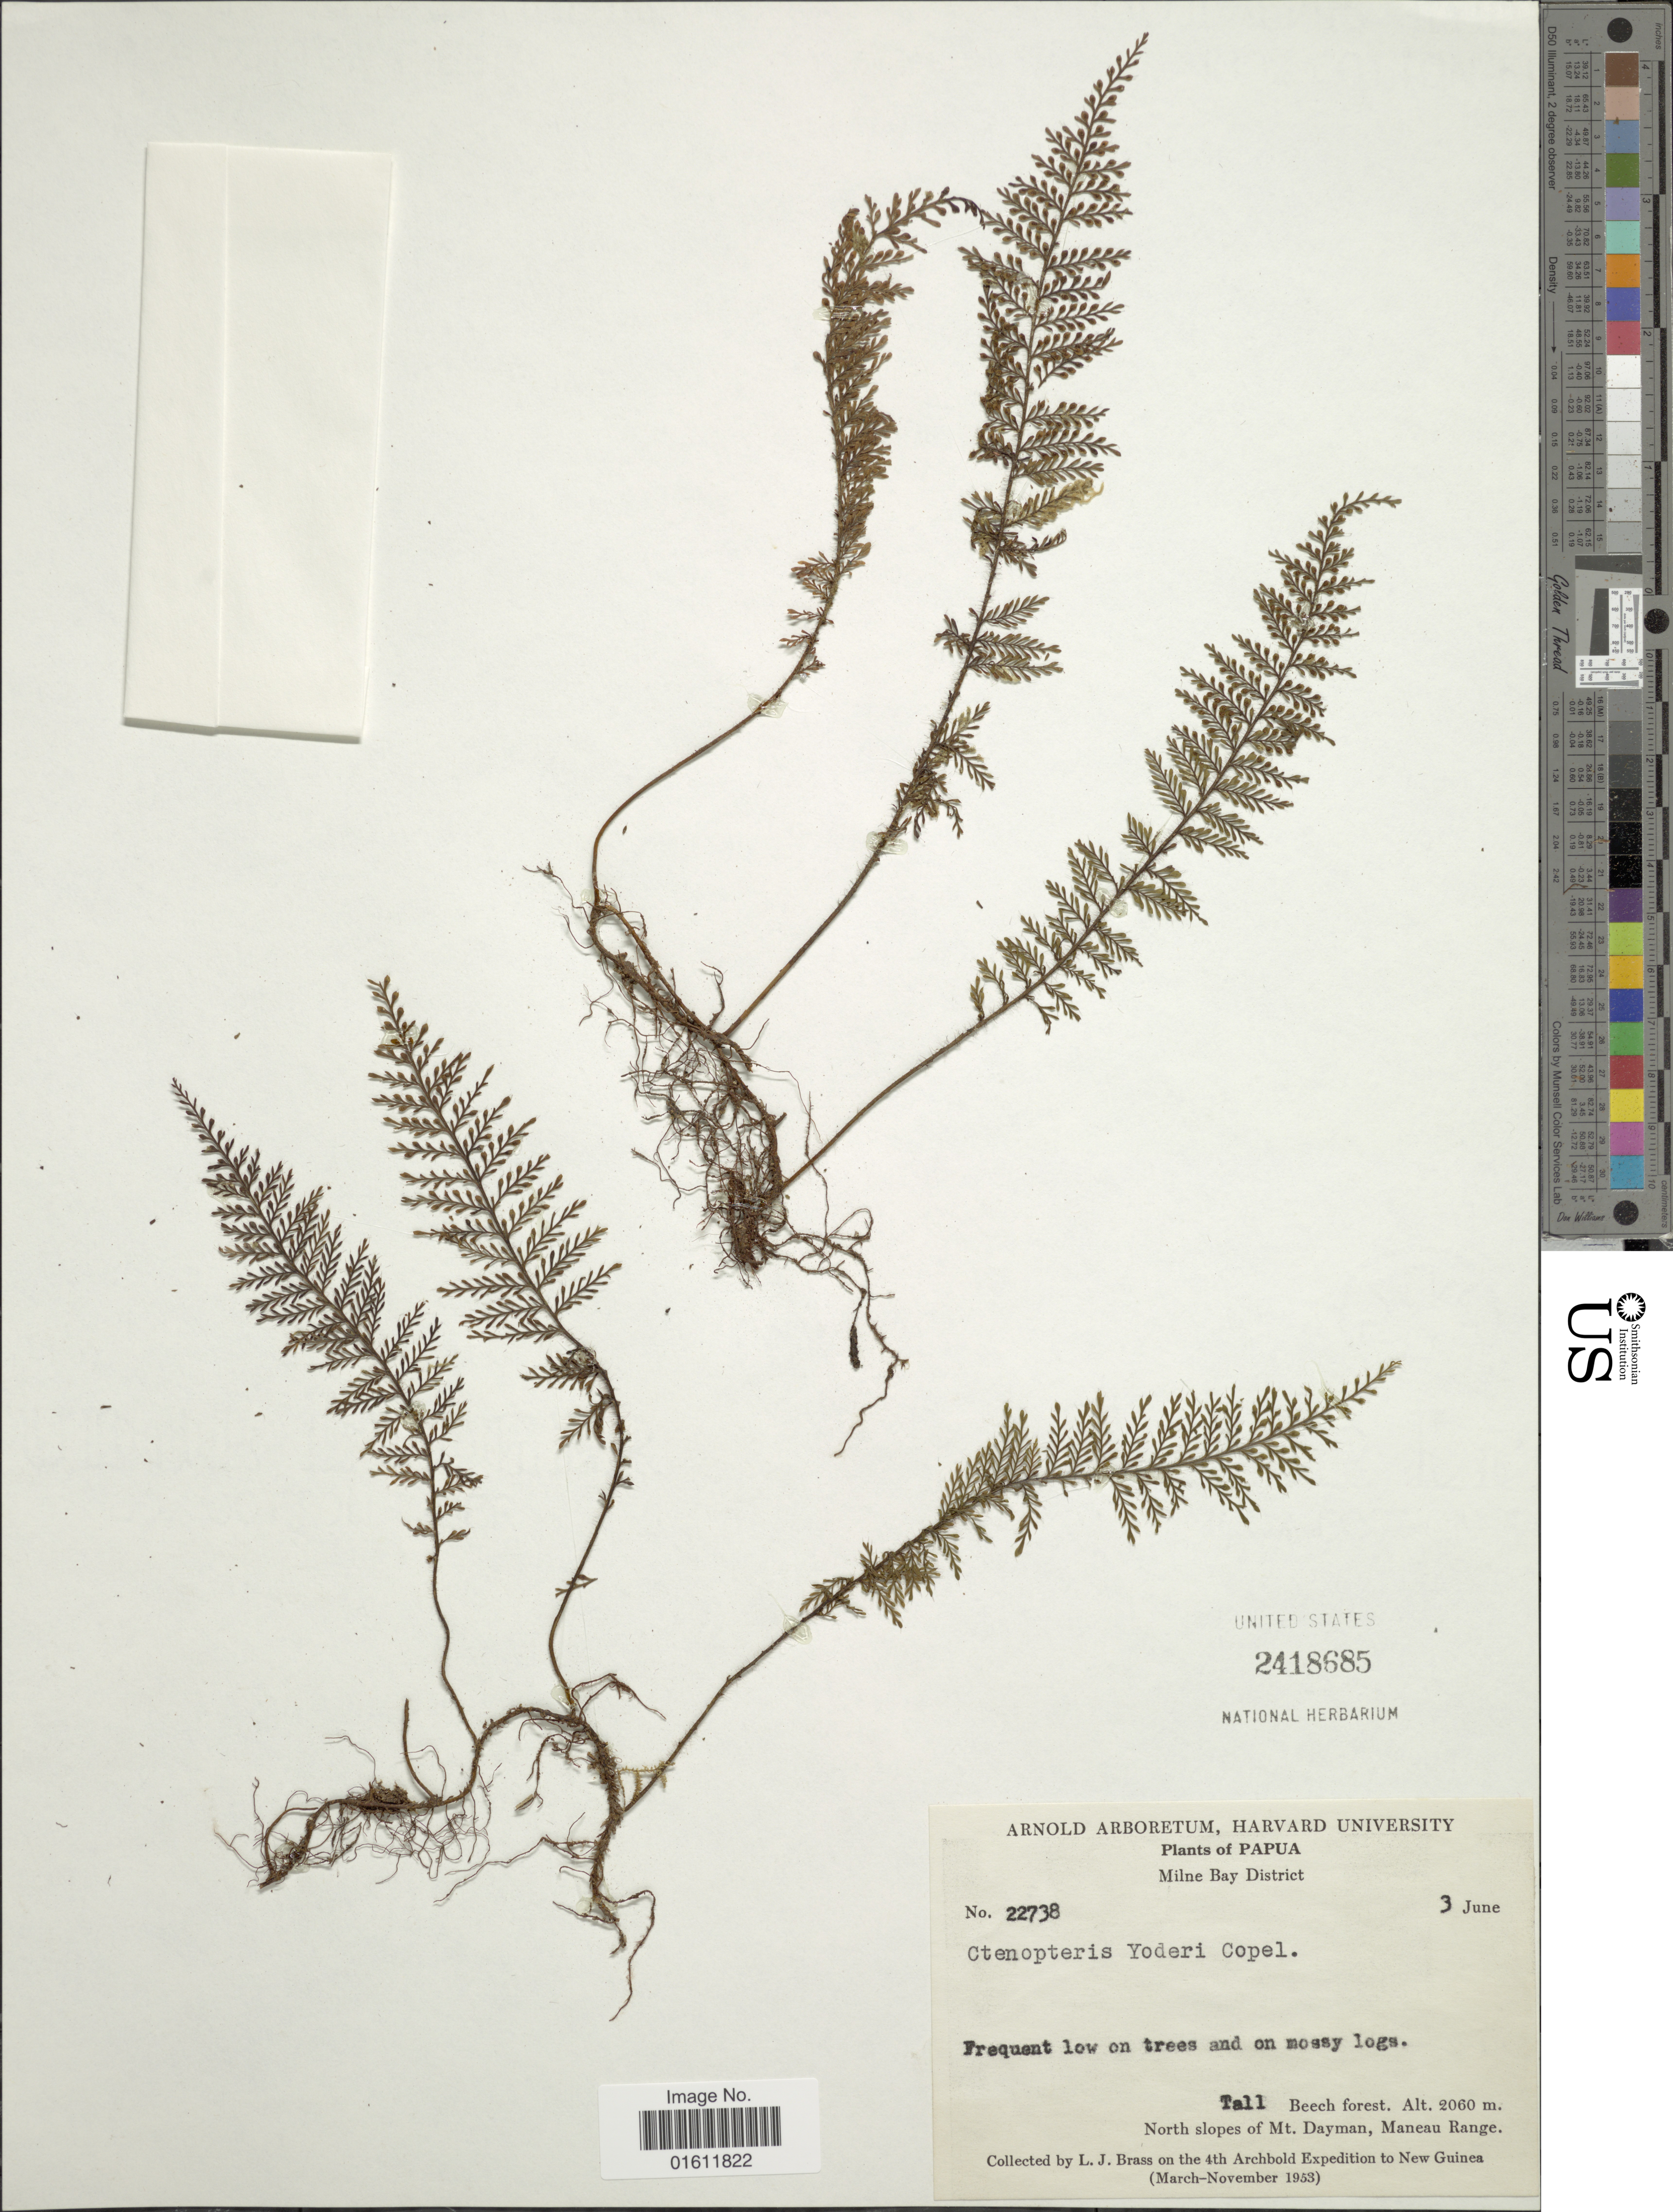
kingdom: Plantae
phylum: Tracheophyta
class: Polypodiopsida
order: Polypodiales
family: Polypodiaceae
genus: Themelium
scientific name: Themelium yoderi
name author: (Copel.) Parris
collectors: L. J. Brass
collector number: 22738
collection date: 1953-06-03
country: Papua New Guinea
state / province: Milne Bay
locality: North slopes of Mt. Dayman, Maneau Range.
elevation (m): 2060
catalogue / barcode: US 2418685